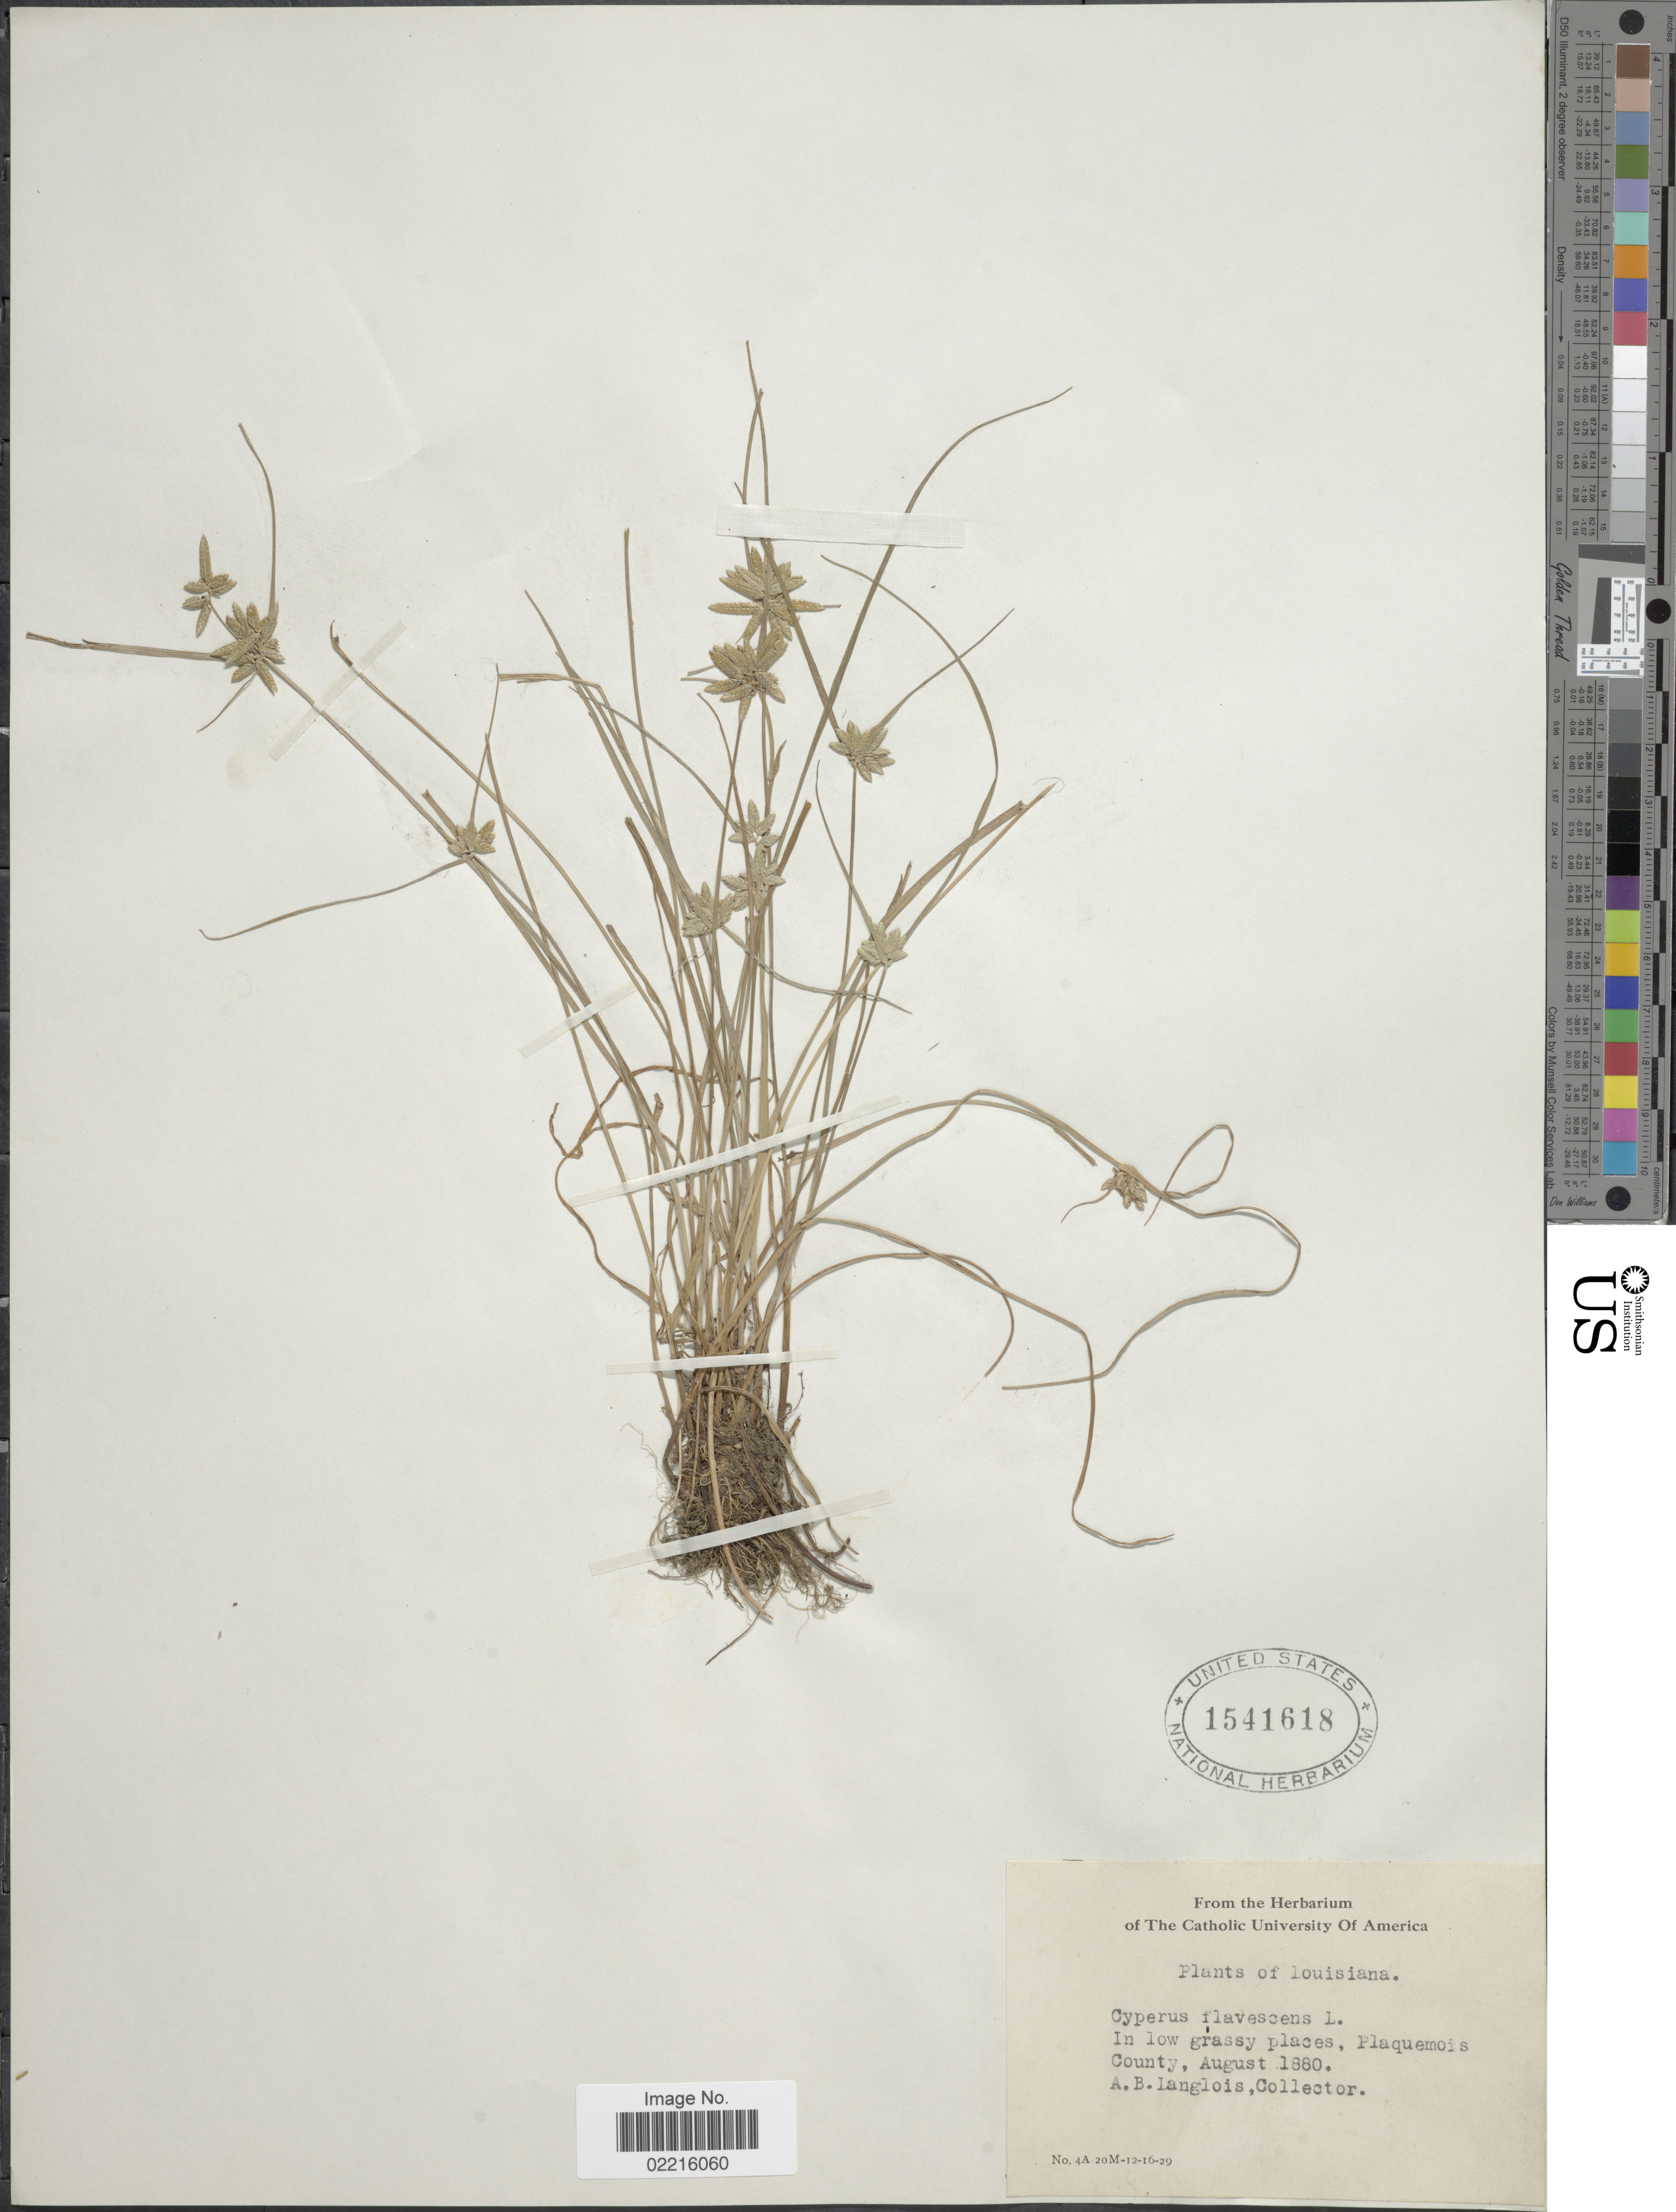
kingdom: Plantae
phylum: Tracheophyta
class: Liliopsida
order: Poales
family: Cyperaceae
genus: Cyperus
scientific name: Cyperus flavescens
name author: L.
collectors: A. Langlois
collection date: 1880-08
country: United States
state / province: Louisiana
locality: In low grassy places, Plaquemois County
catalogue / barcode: US 1541618